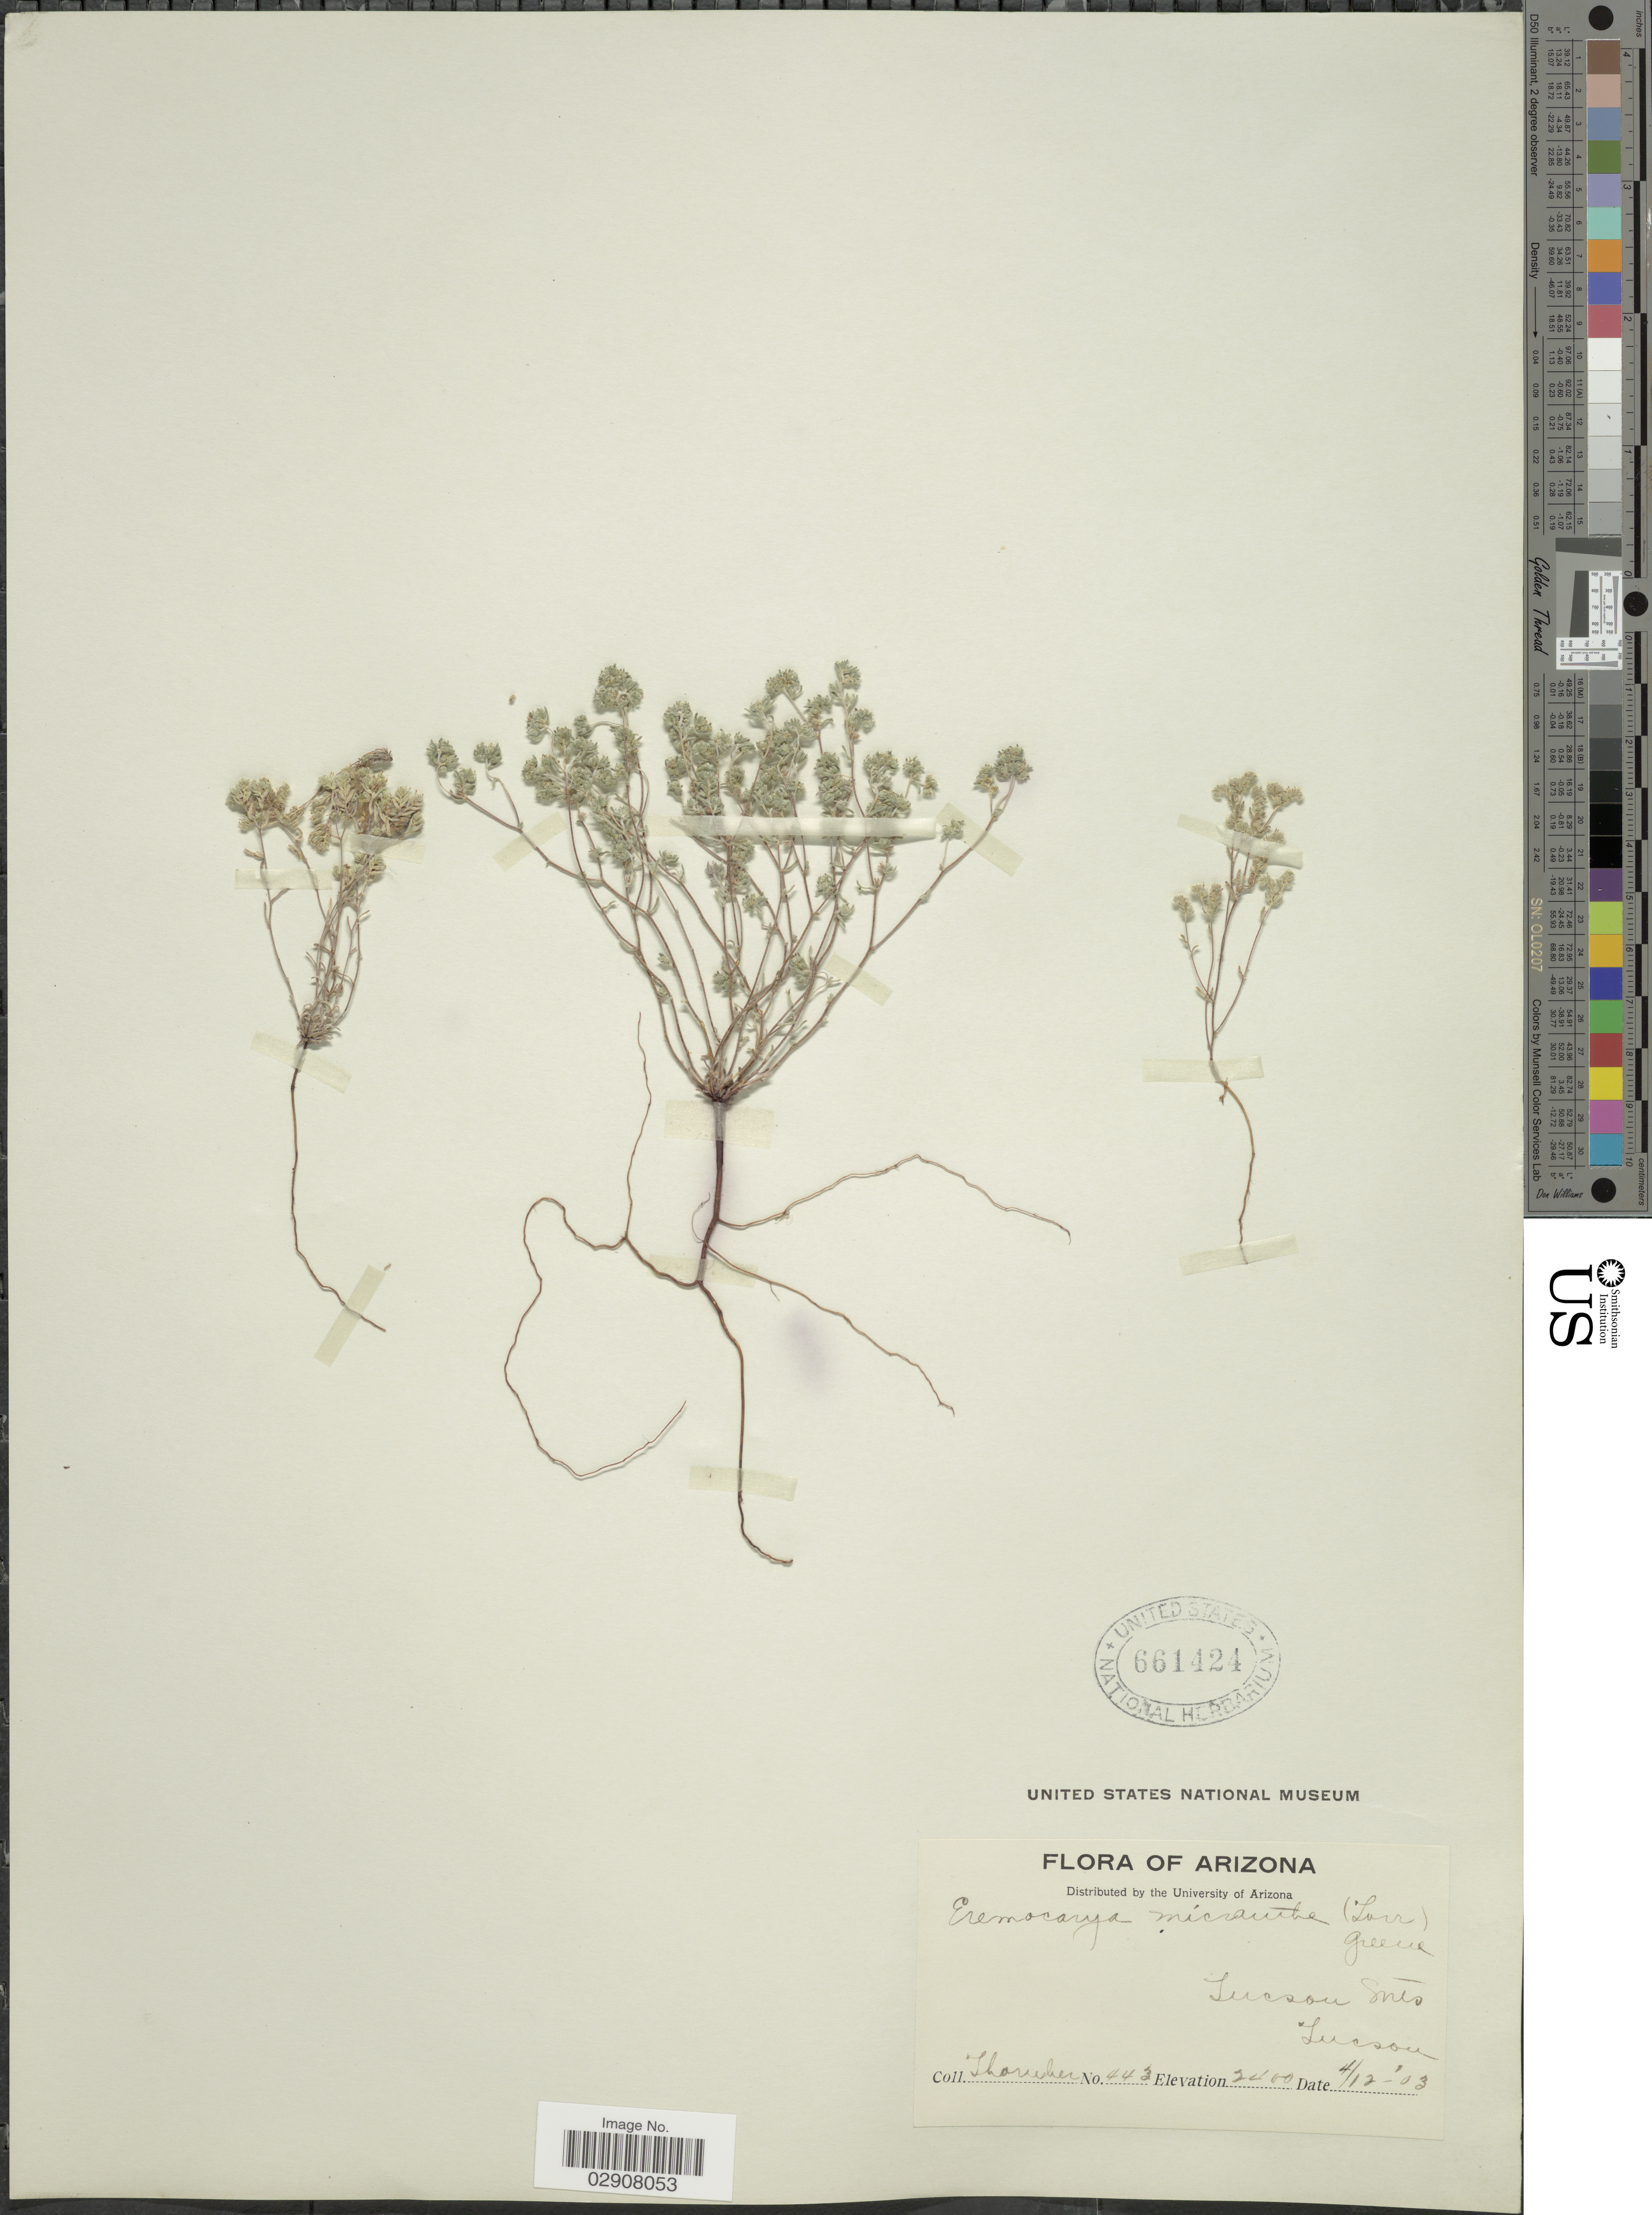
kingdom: Plantae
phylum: Tracheophyta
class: Magnoliopsida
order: Boraginales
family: Boraginaceae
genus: Cryptantha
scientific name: Cryptantha micrantha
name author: (Torr.) I.M. Johnst.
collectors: Thoruber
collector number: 443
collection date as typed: Transcribed d/m/y: 12/4/3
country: United States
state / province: Arizona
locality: Tucson Mts., Tucson.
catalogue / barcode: US 661424